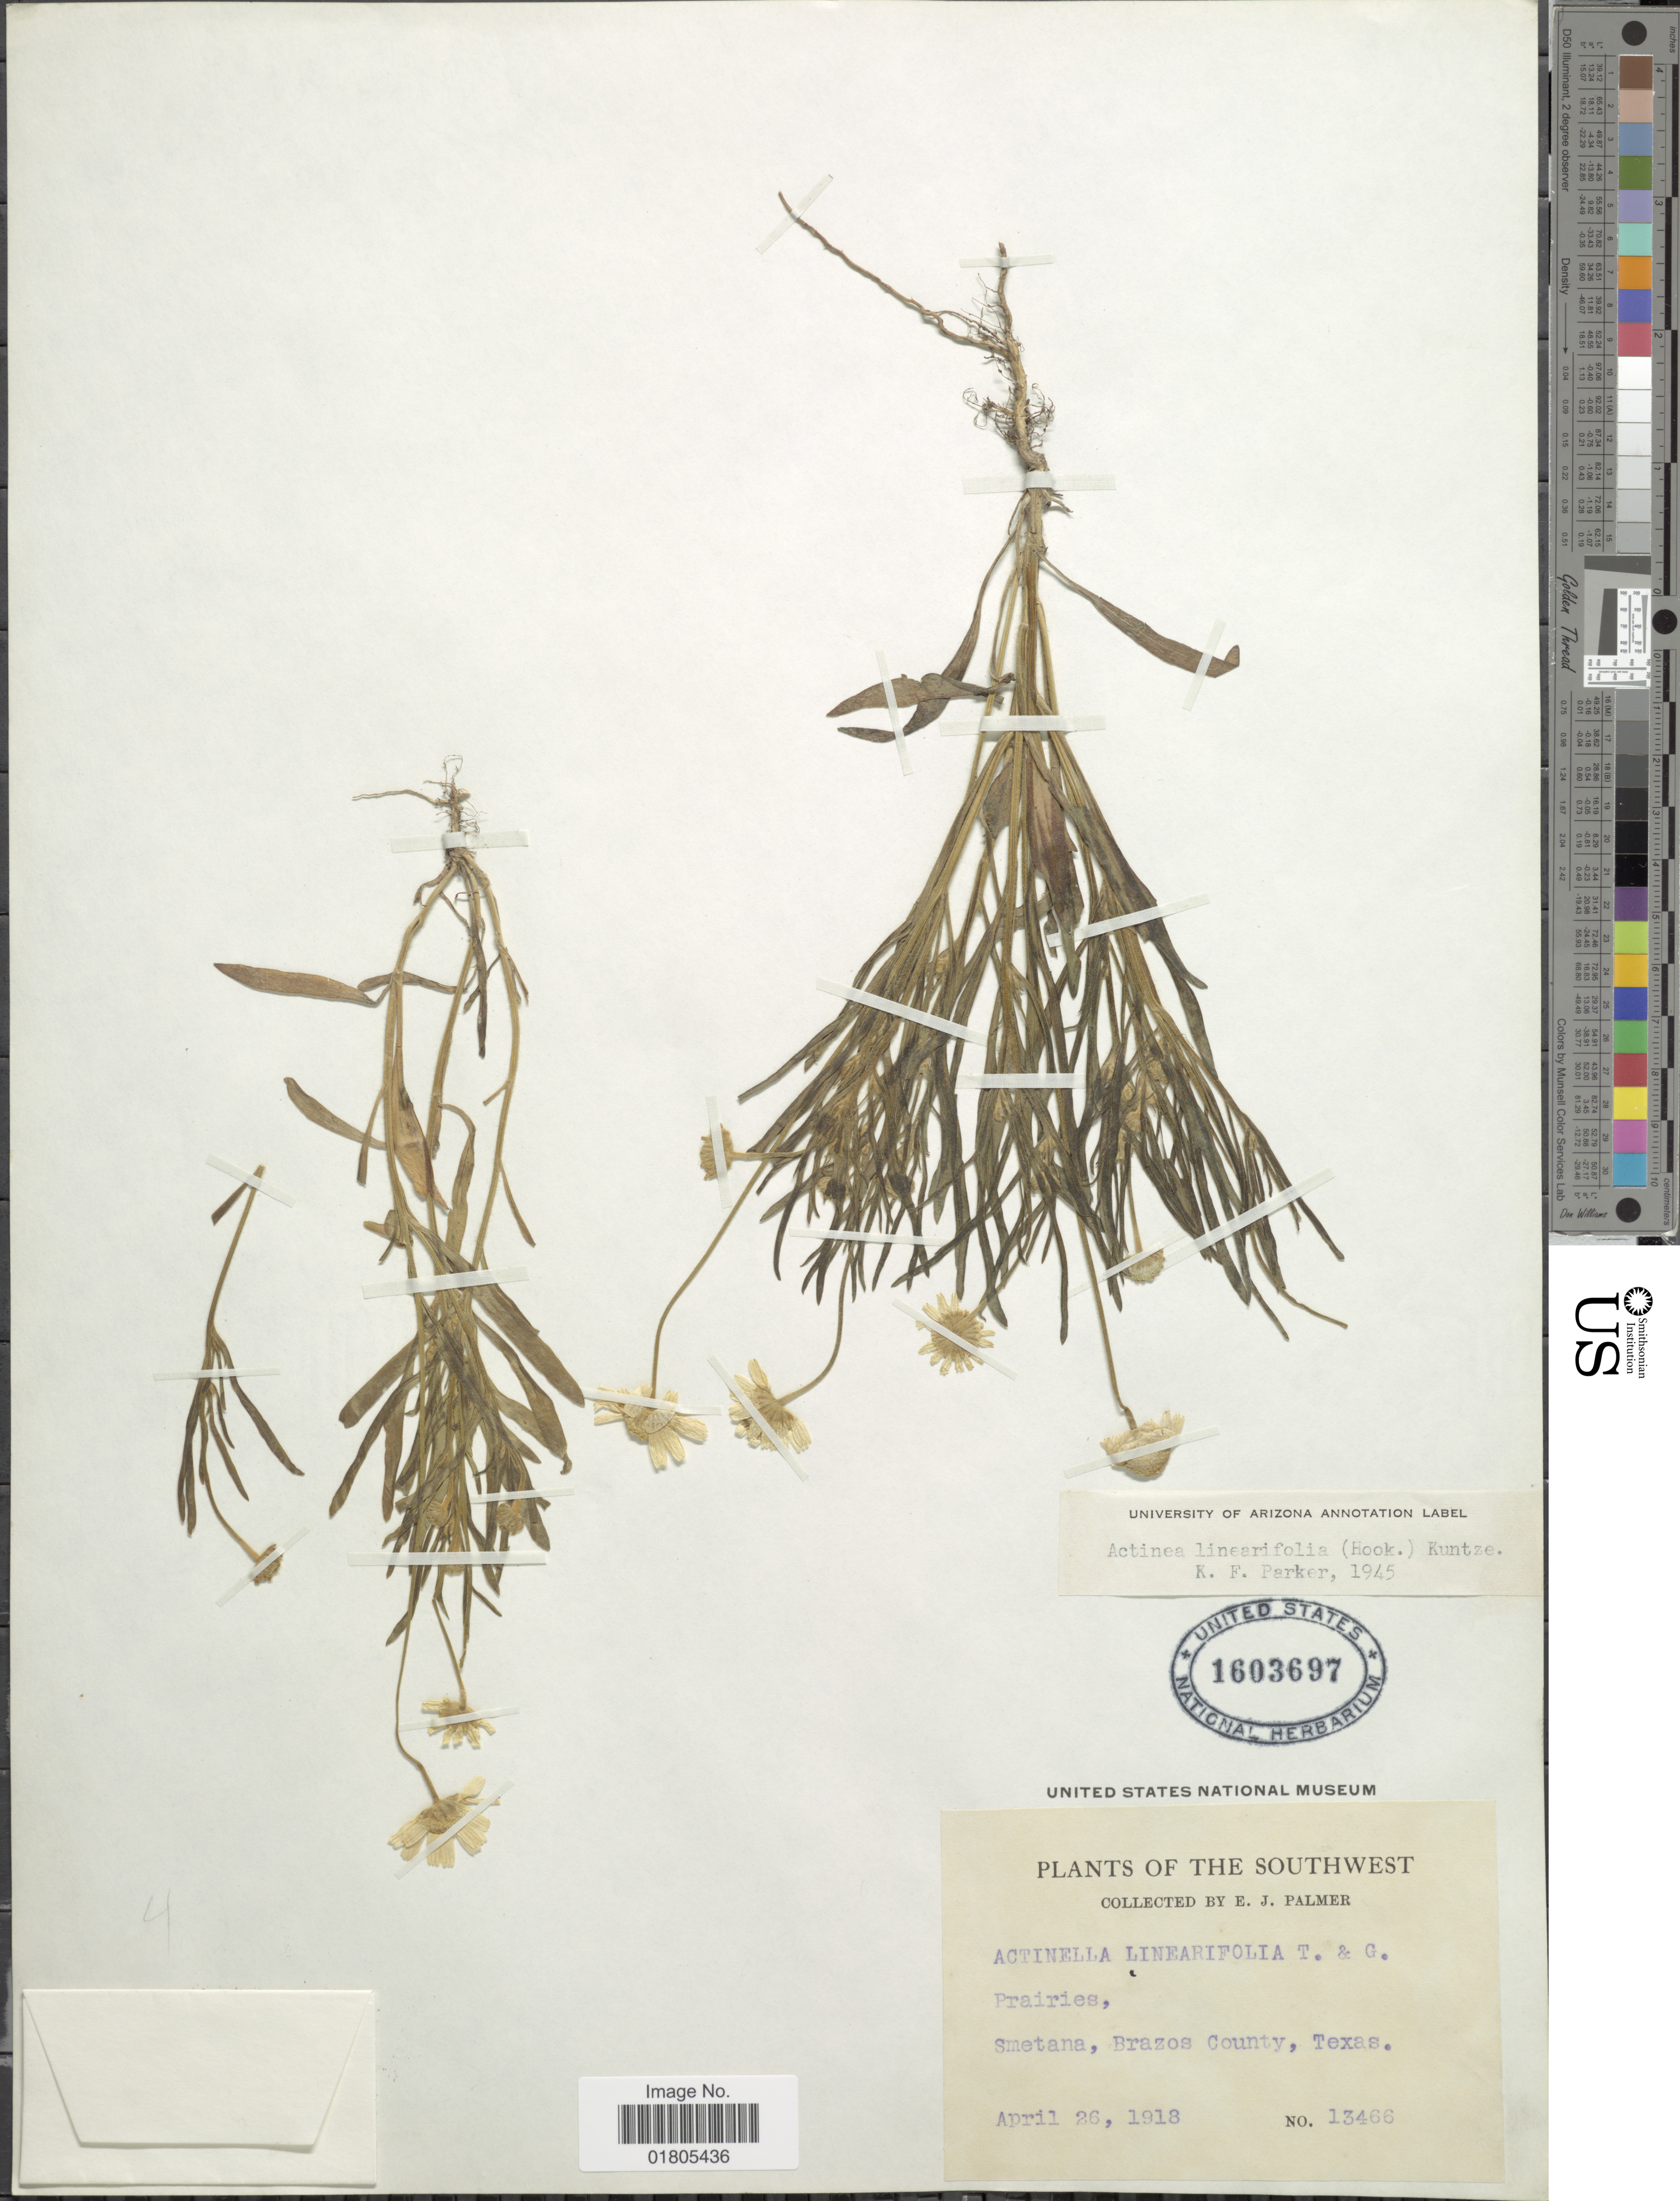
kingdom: Plantae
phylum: Tracheophyta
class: Magnoliopsida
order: Asterales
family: Asteraceae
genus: Actinea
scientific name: Actinea linearifolia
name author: (Hook.) Kuntze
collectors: E. J. Palmer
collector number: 13466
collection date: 1918-04-26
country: United States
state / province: Texas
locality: Prairies, Smetana, Brazos County, Texas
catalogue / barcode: US 1603697